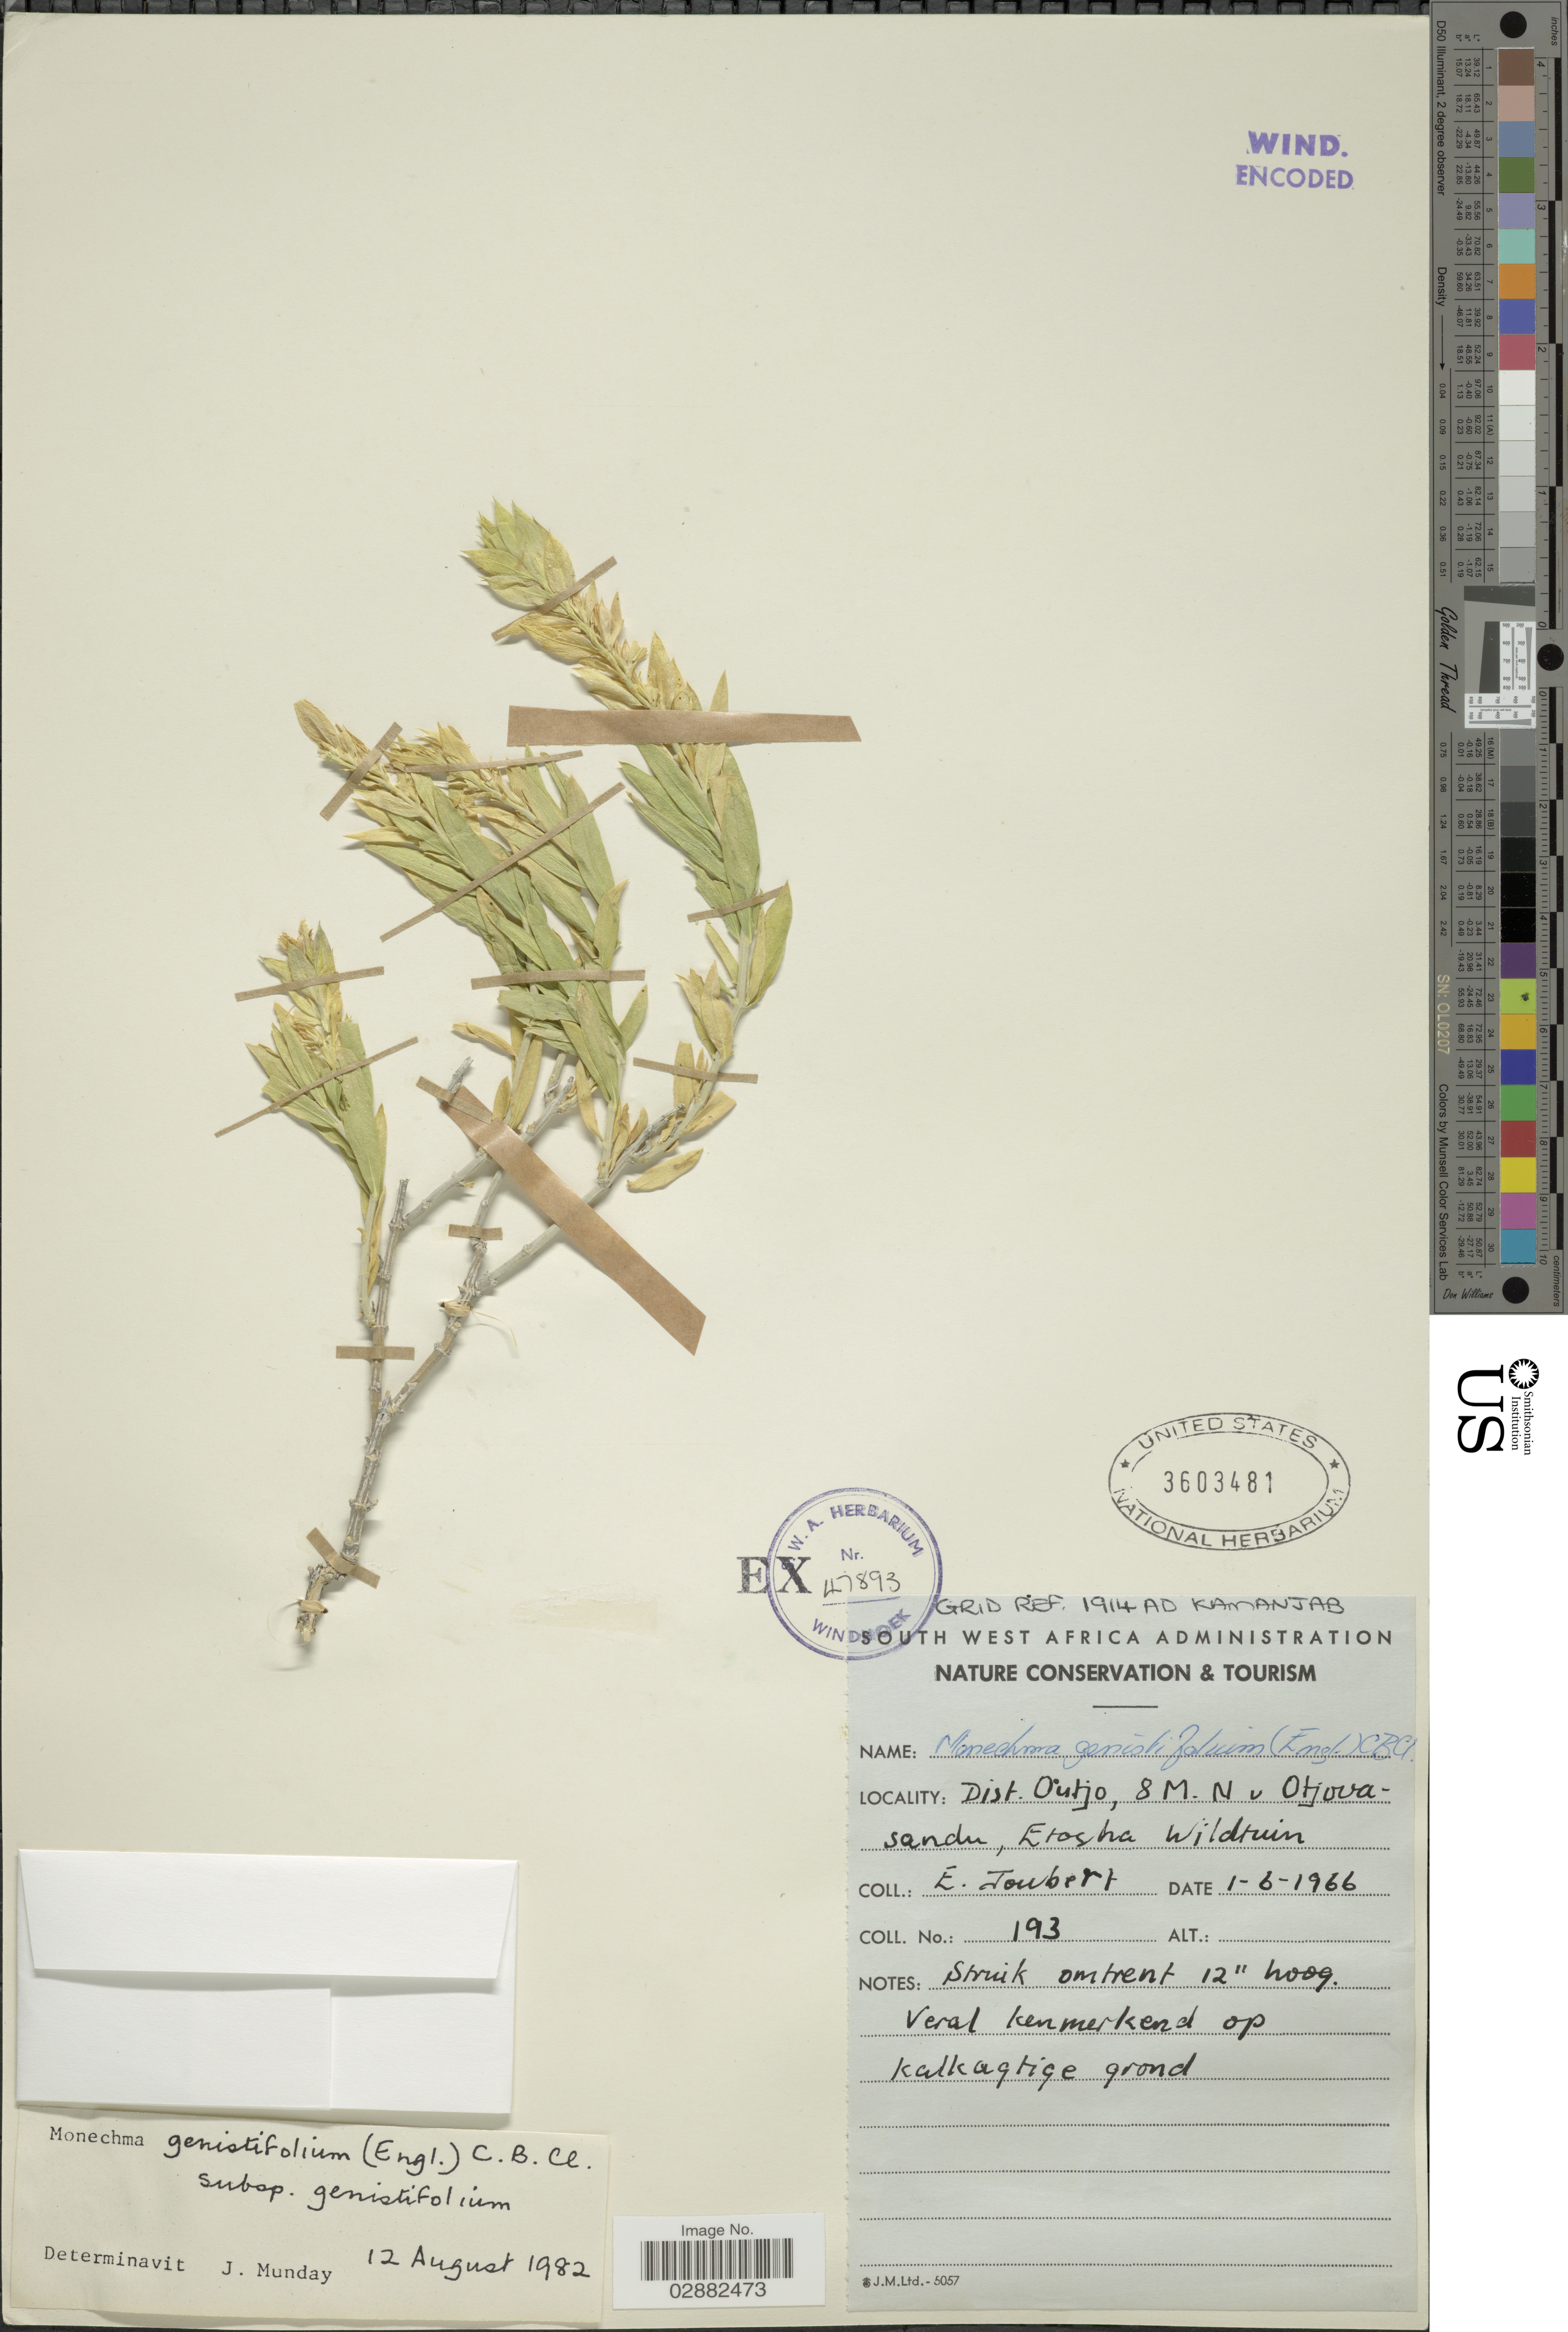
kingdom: Plantae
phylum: Tracheophyta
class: Magnoliopsida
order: Lamiales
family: Acanthaceae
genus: Justicia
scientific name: Justicia genistifolia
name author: Engl.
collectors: E. Joubert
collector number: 193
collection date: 1966-06-01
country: Namibia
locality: Dist. Outjo, 8 M.N. v Otjovasandu, Etosha Wildtuin.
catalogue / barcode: US 3603481